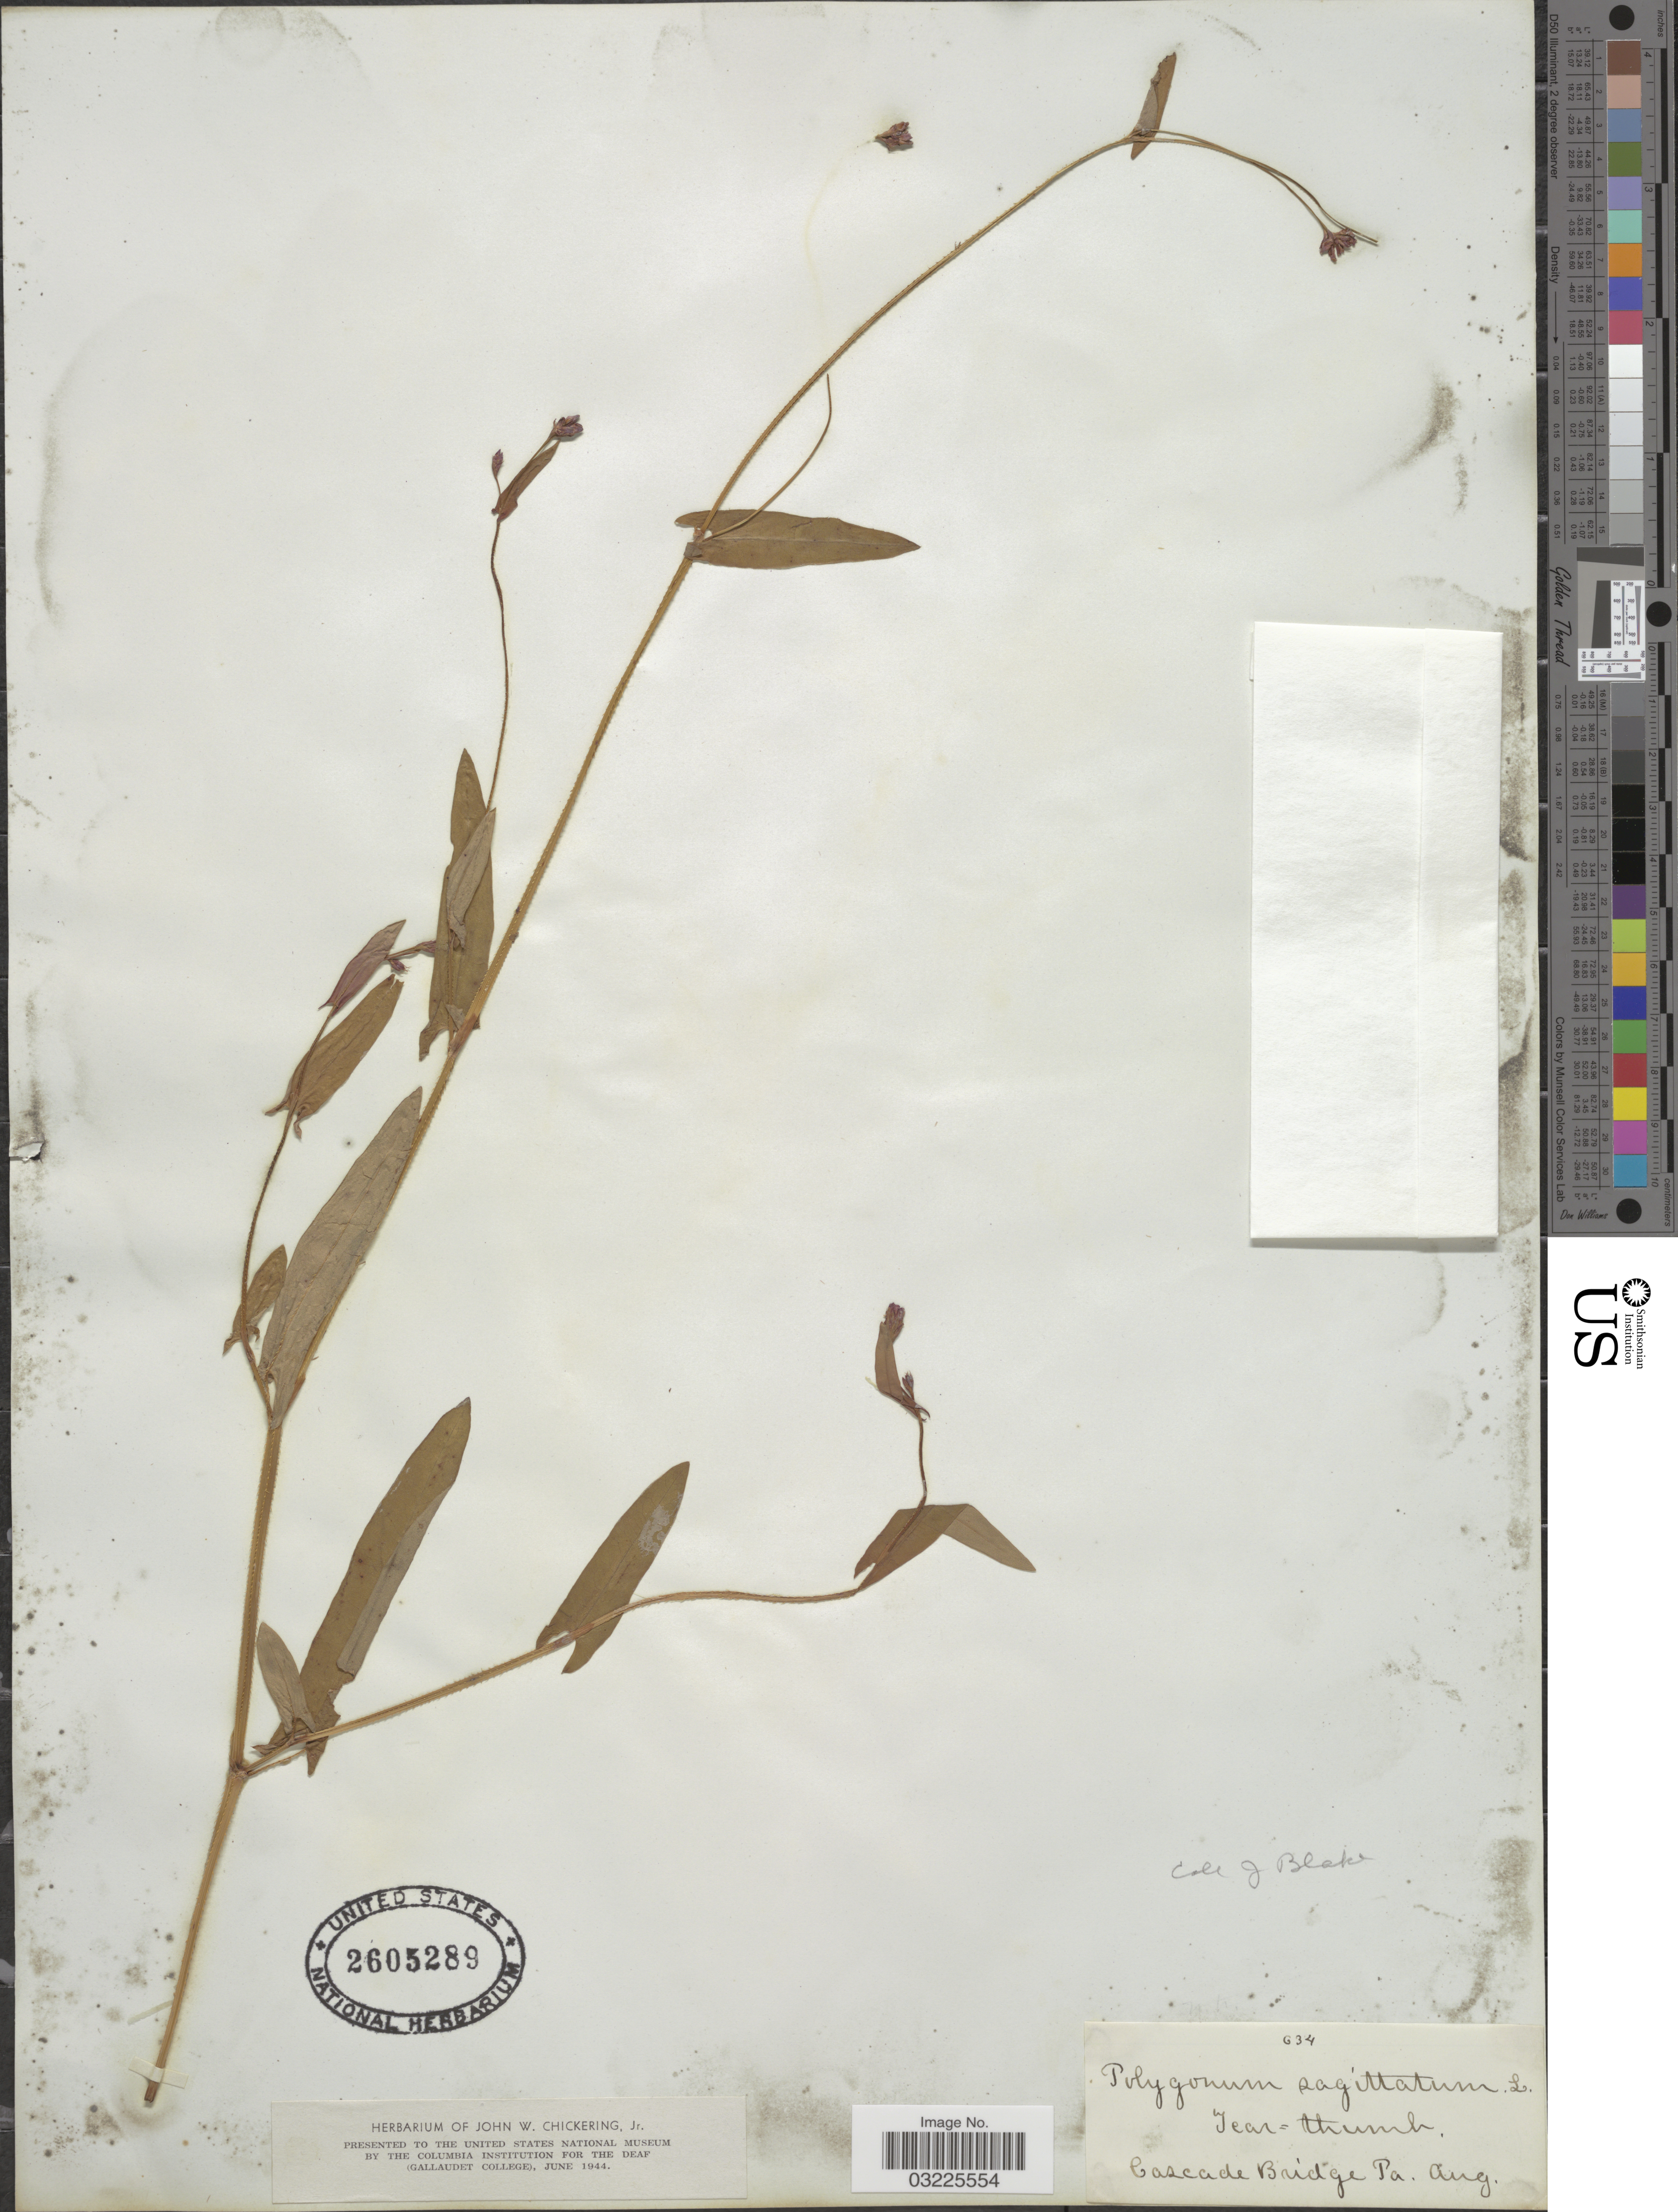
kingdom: Plantae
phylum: Tracheophyta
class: Magnoliopsida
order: Caryophyllales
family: Polygonaceae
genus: Persicaria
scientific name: Persicaria sagittata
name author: (L.) H. Gross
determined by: Atha, D. E.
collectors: J. Blake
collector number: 634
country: United States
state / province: Pennsylvania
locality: Cascade Bridge.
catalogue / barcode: US 2605289